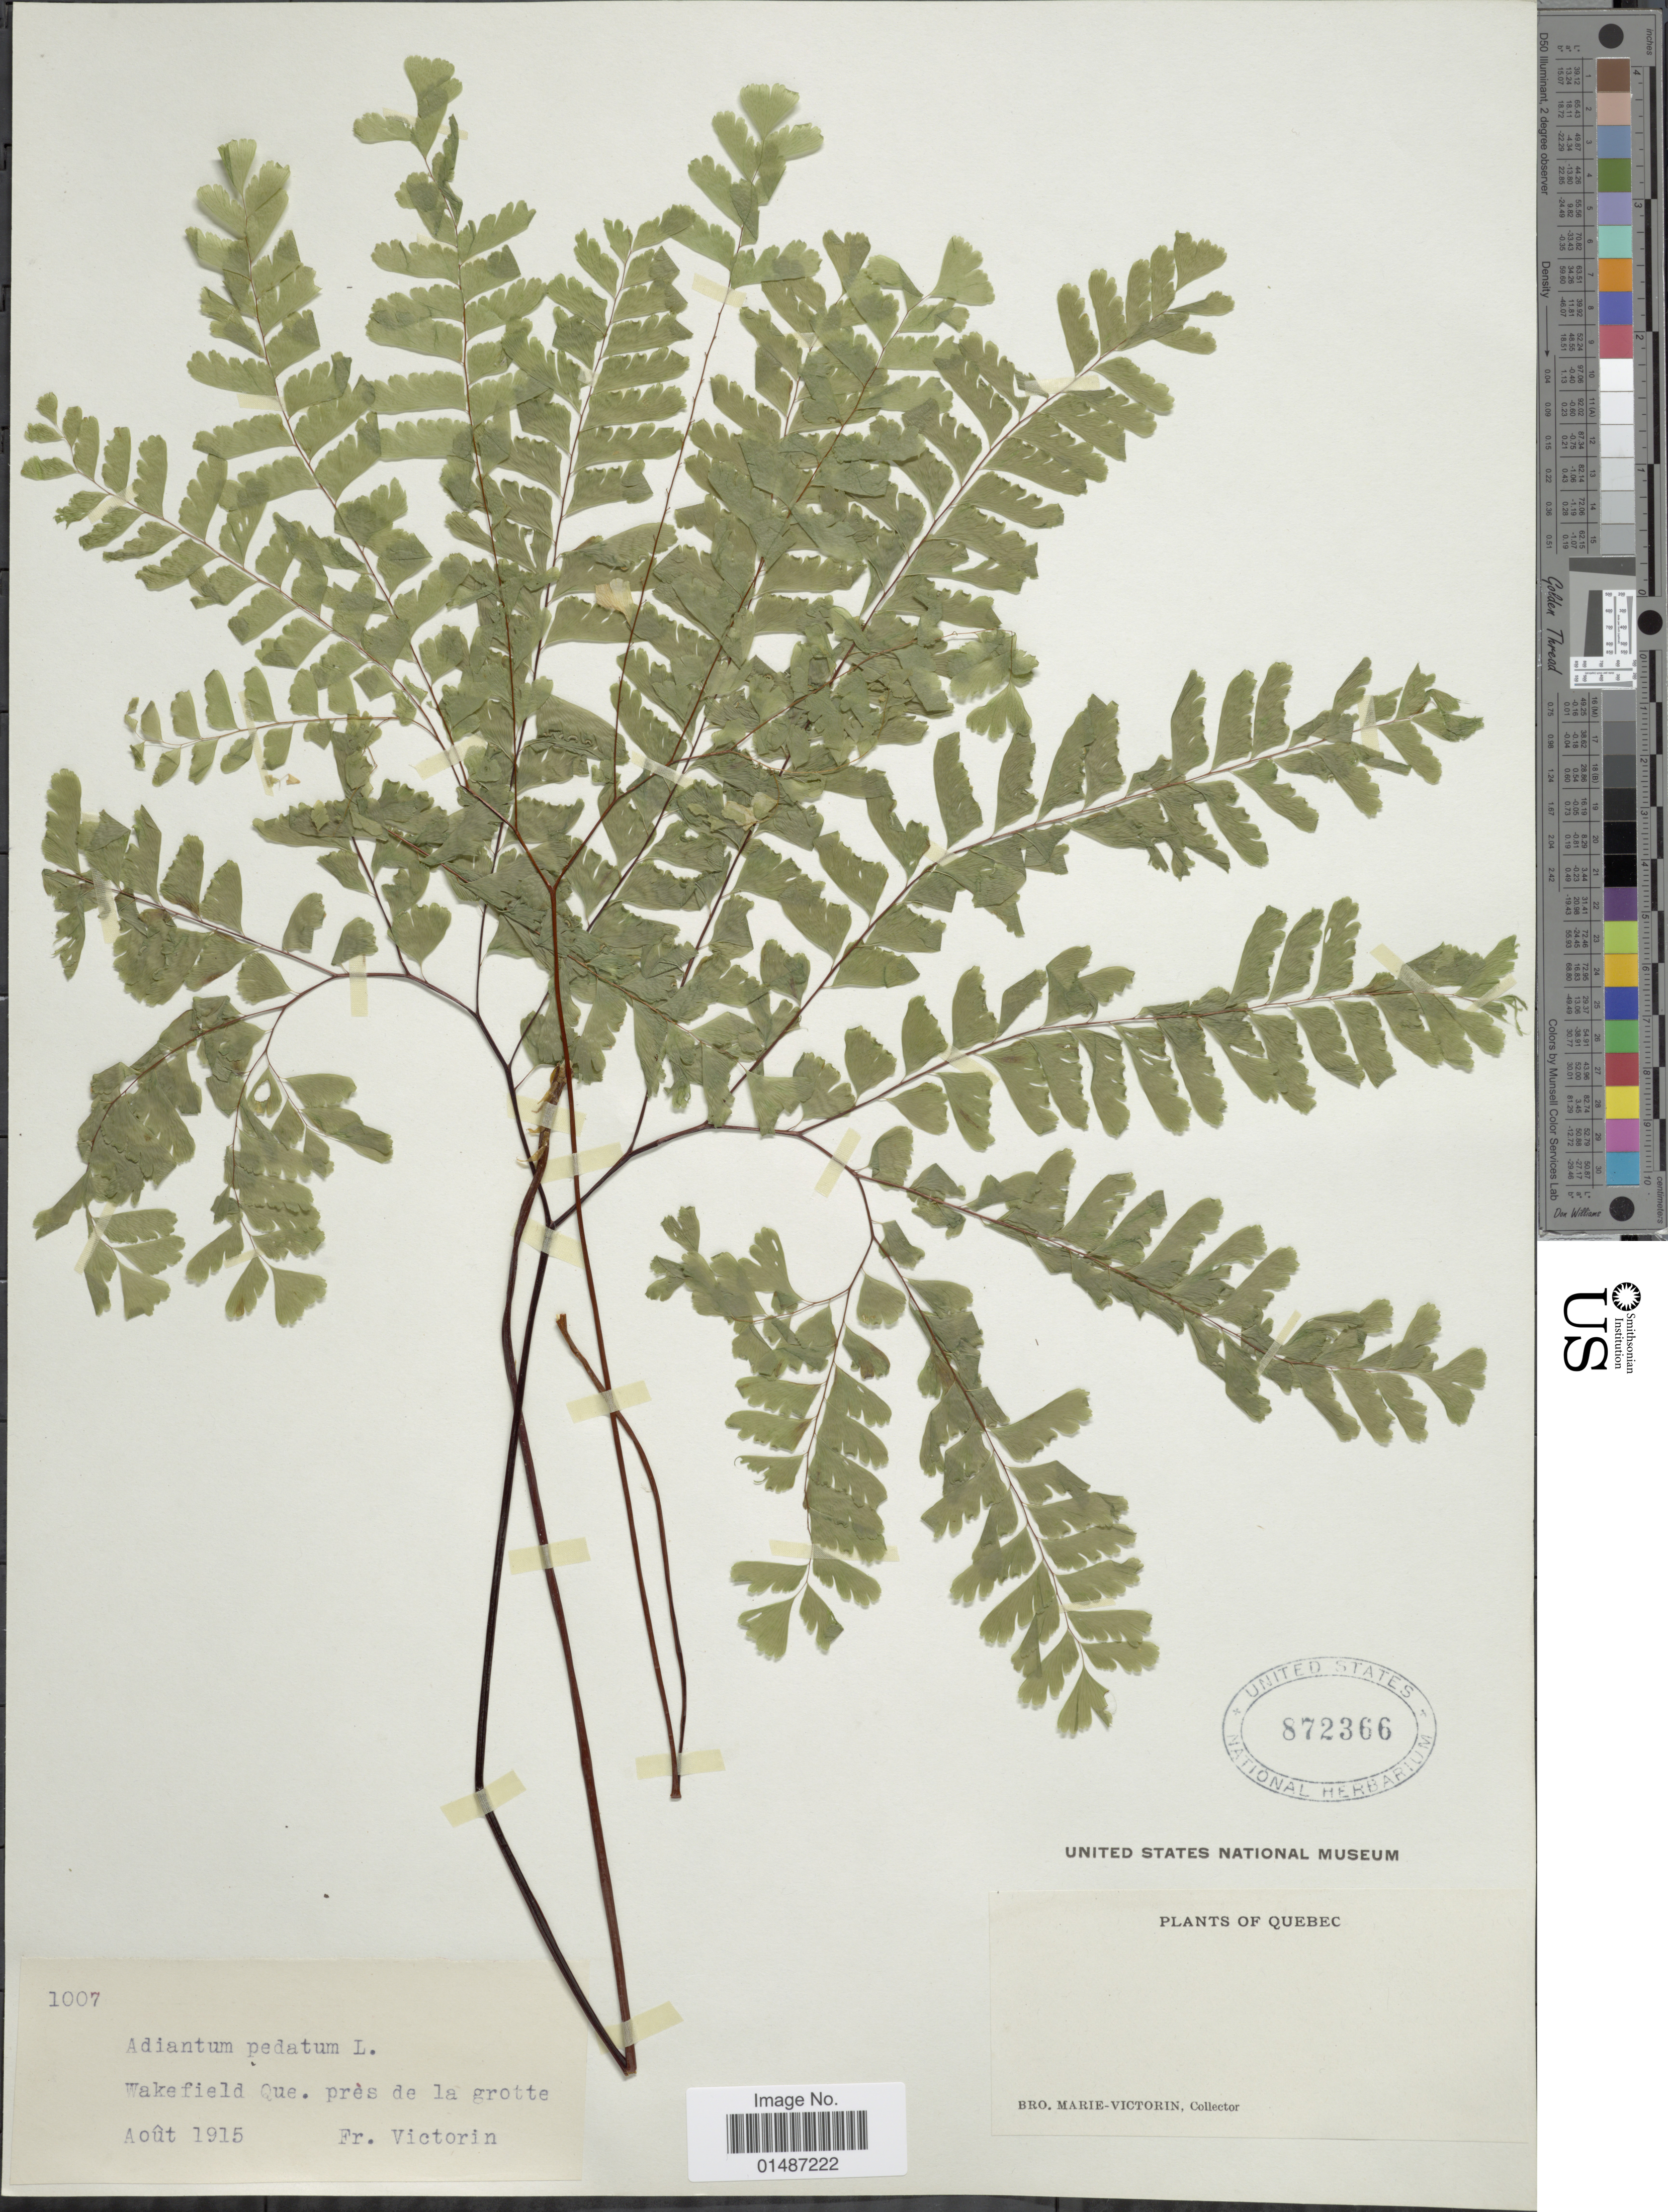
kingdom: Plantae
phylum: Tracheophyta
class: Polypodiopsida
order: Polypodiales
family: Pteridaceae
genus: Adiantum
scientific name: Adiantum pedatum var. pedatum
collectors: Fr. Marie-Victorin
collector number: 1007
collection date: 1915-08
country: Canada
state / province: Quebec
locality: Wakefield Que. près de la grotte.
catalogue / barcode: US 872366